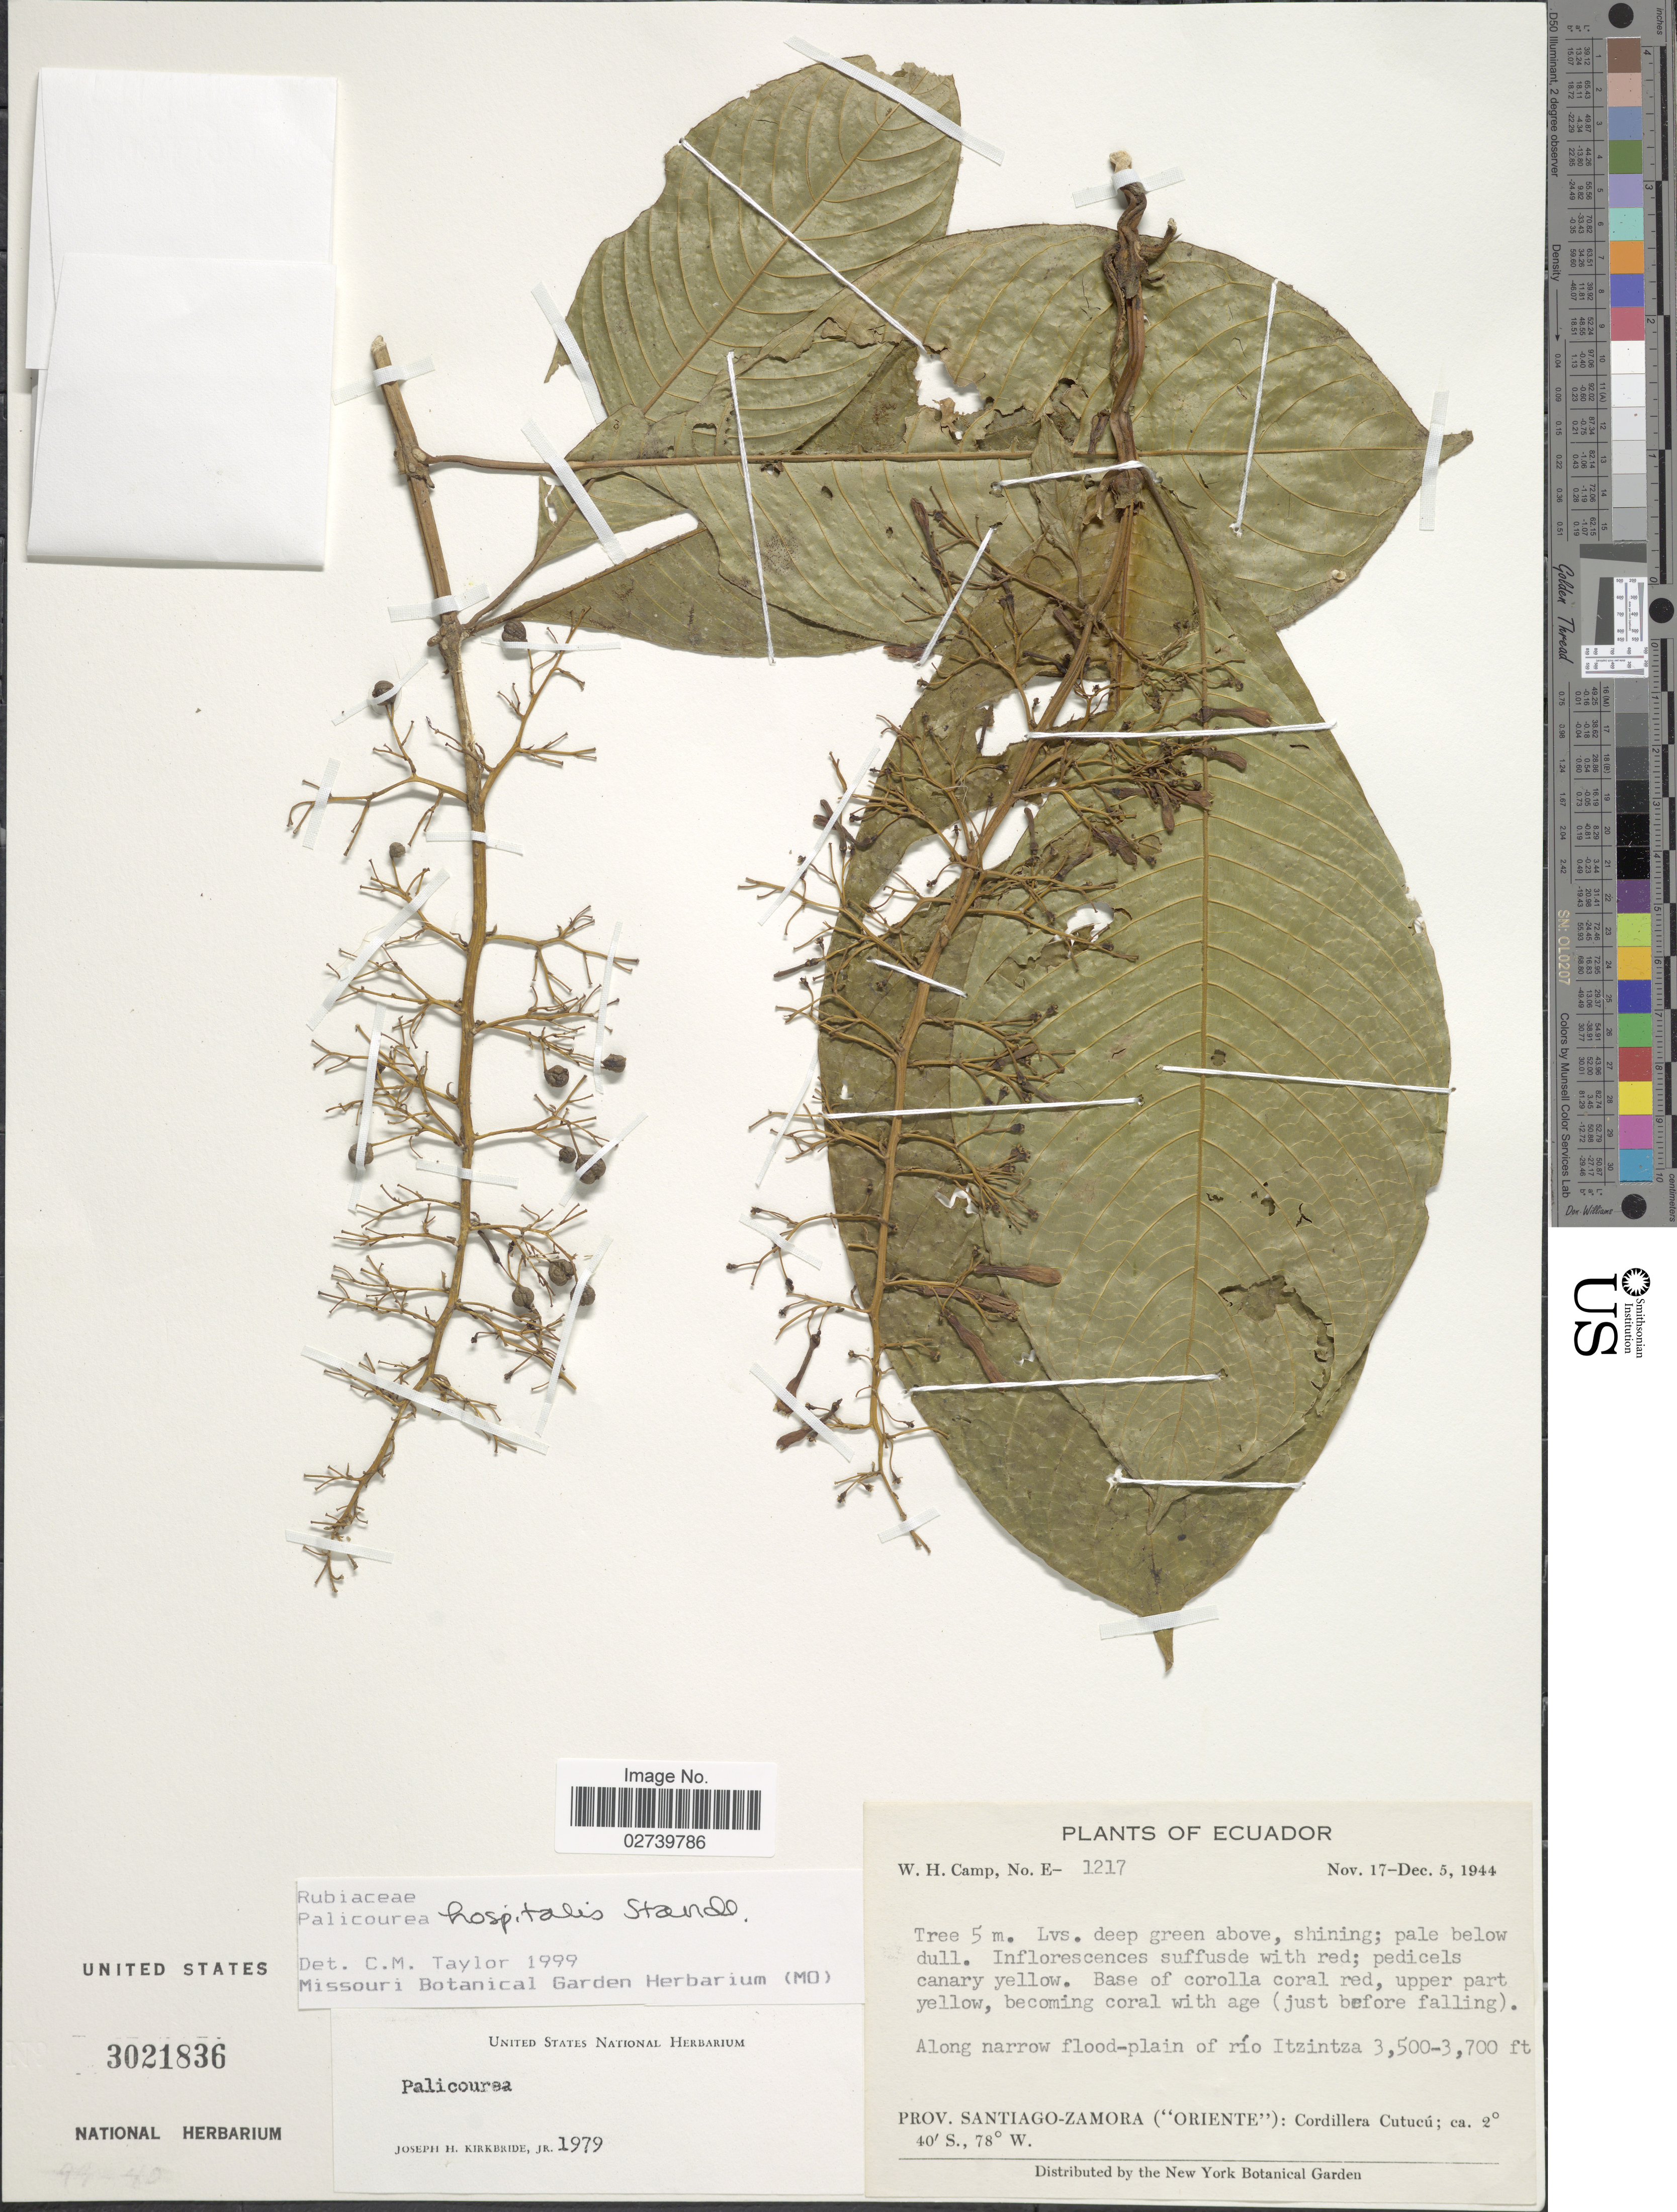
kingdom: Plantae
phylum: Tracheophyta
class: Magnoliopsida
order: Gentianales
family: Rubiaceae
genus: Palicourea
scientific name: Palicourea hospitalis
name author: Standl.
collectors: W. H. Camp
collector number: E-1217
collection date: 1944-11-17/1944-12-05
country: Ecuador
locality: Prov. Santiago-Zamora ("Oriente"): Cordillera Cutucú. Along narrow flood-plain of río Itzintza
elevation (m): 1067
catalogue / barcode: US 3021836